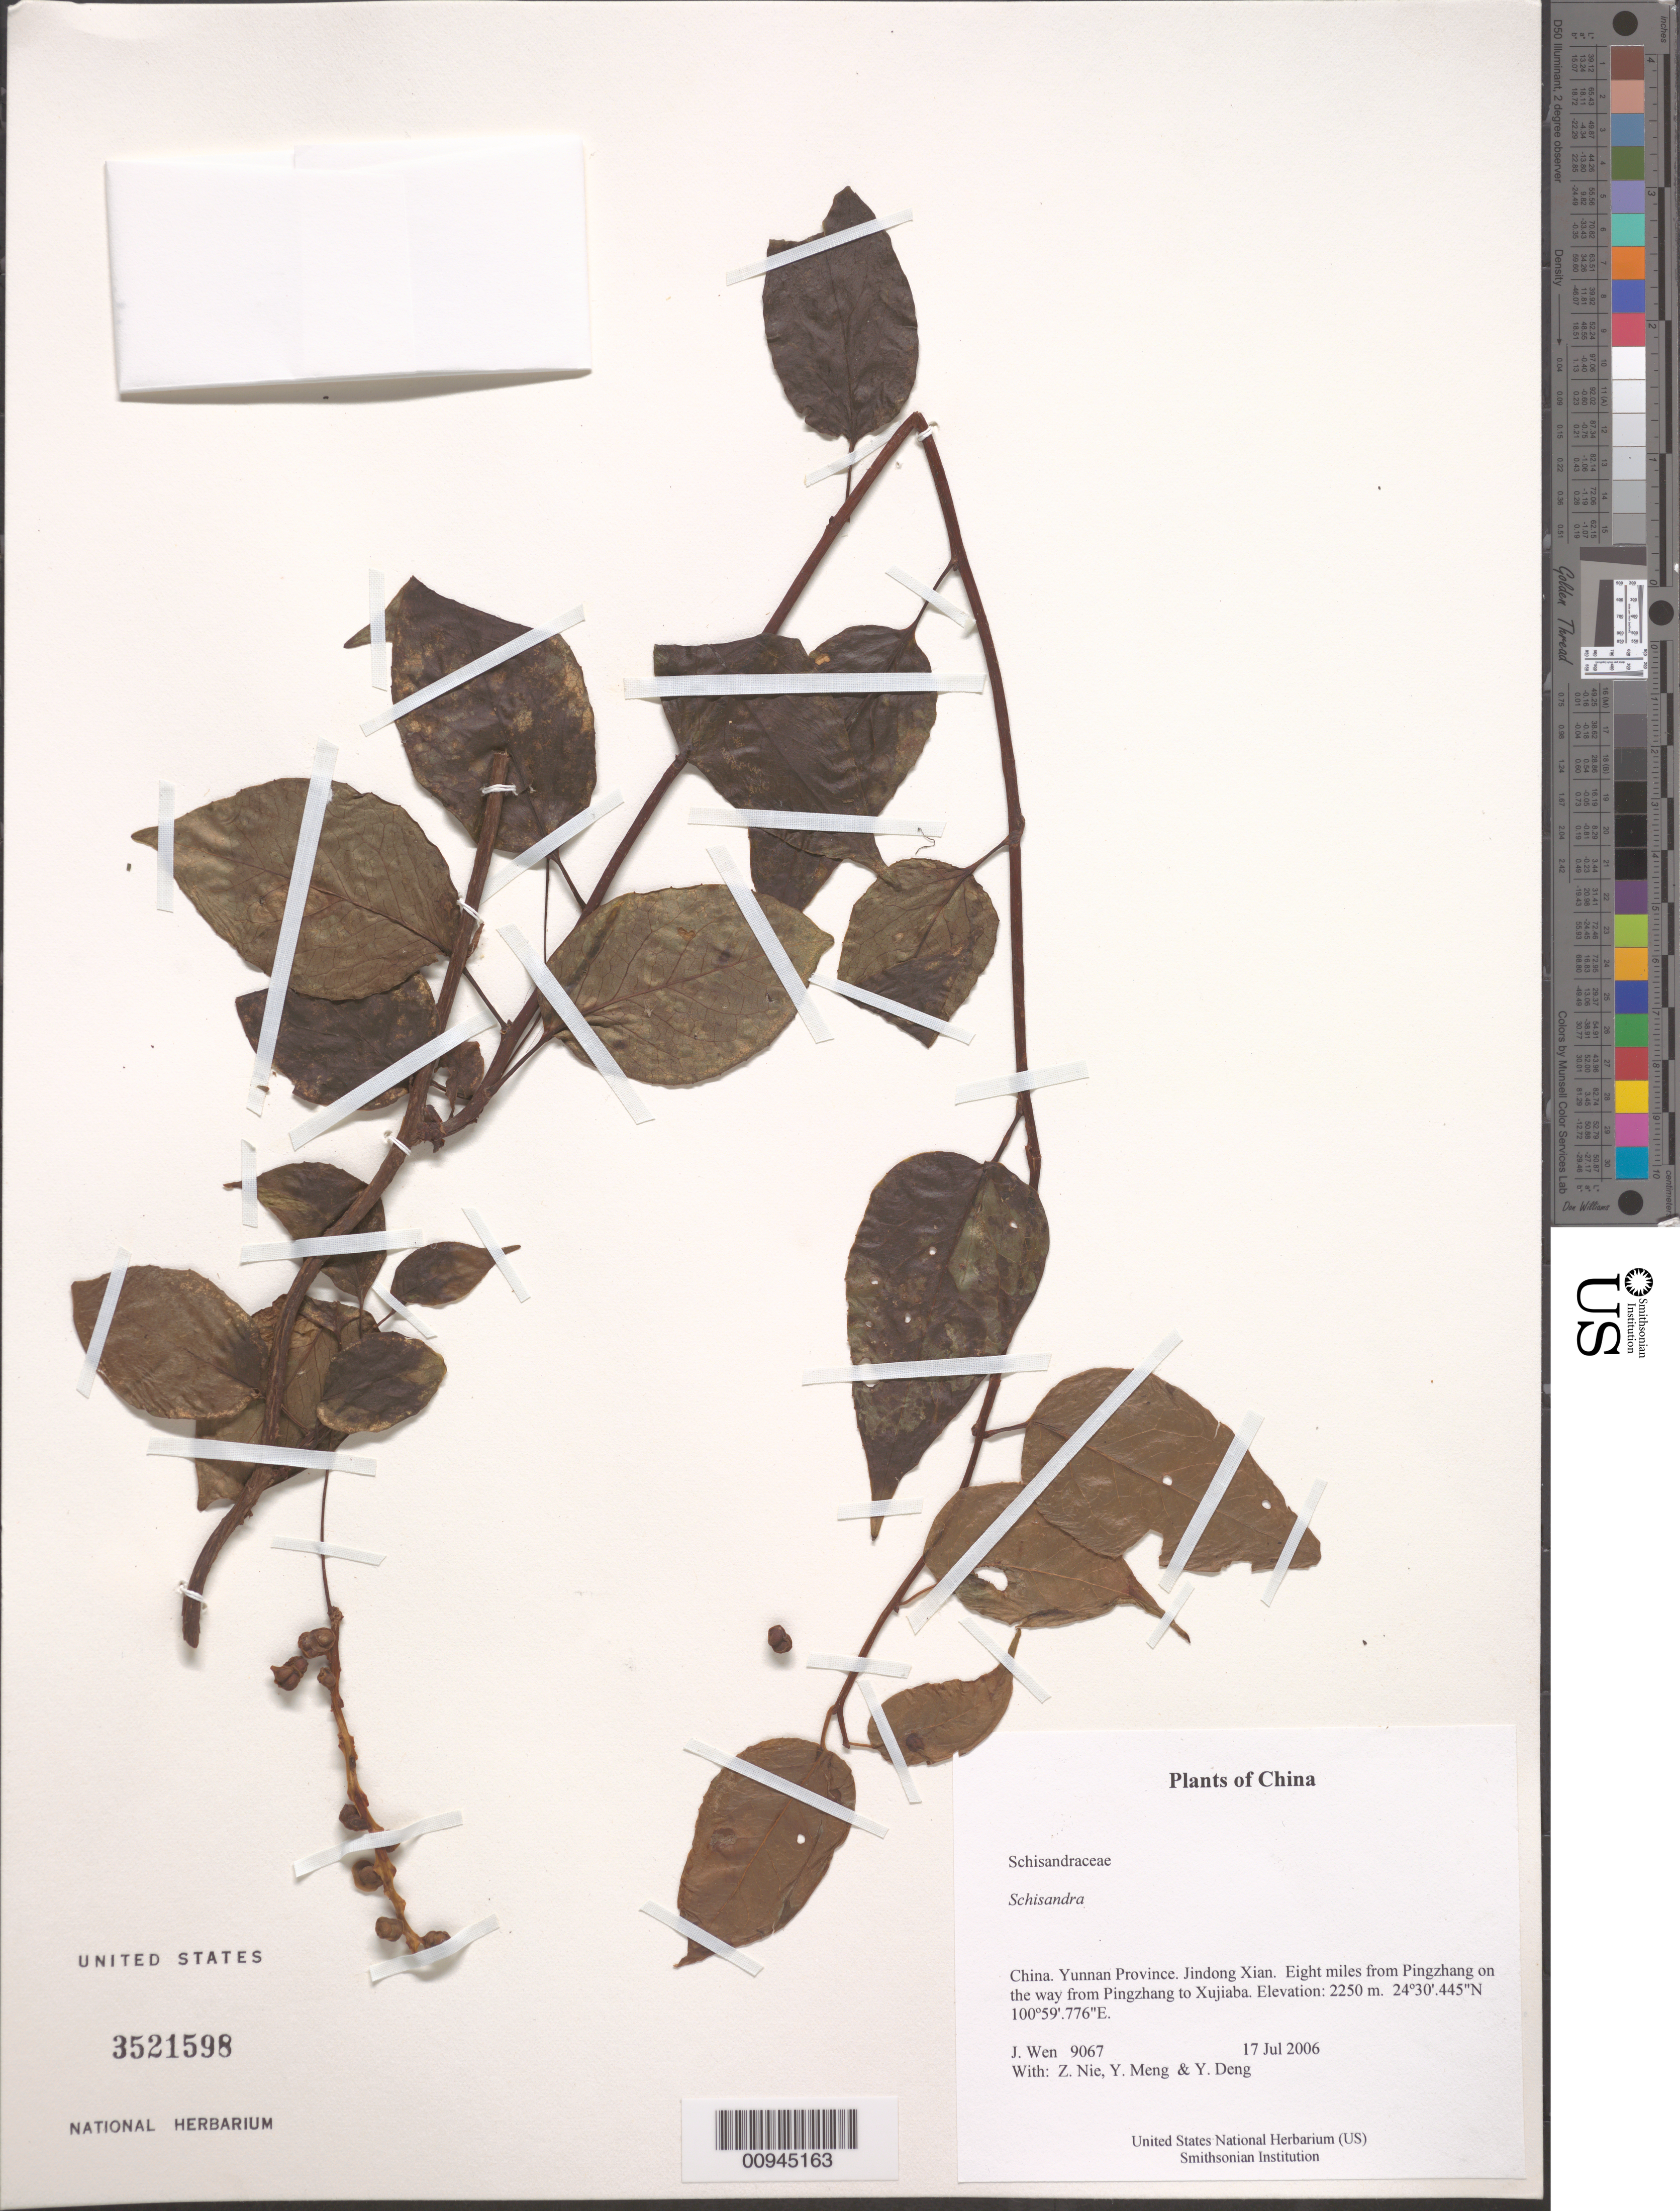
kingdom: Plantae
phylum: Tracheophyta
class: Magnoliopsida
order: Austrobaileyales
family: Schisandraceae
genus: Schisandra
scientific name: Schisandra sp.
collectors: J. Wen, Z. Nie, Y. Meng & Y. Deng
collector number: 9067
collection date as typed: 17 Jul 2006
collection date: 2006-07-17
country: China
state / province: Yunnan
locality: Jindong Xian, 8 mi from Pingzhang on the way from Pingzhang to Xujiaba.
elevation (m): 2250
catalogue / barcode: US 3521598